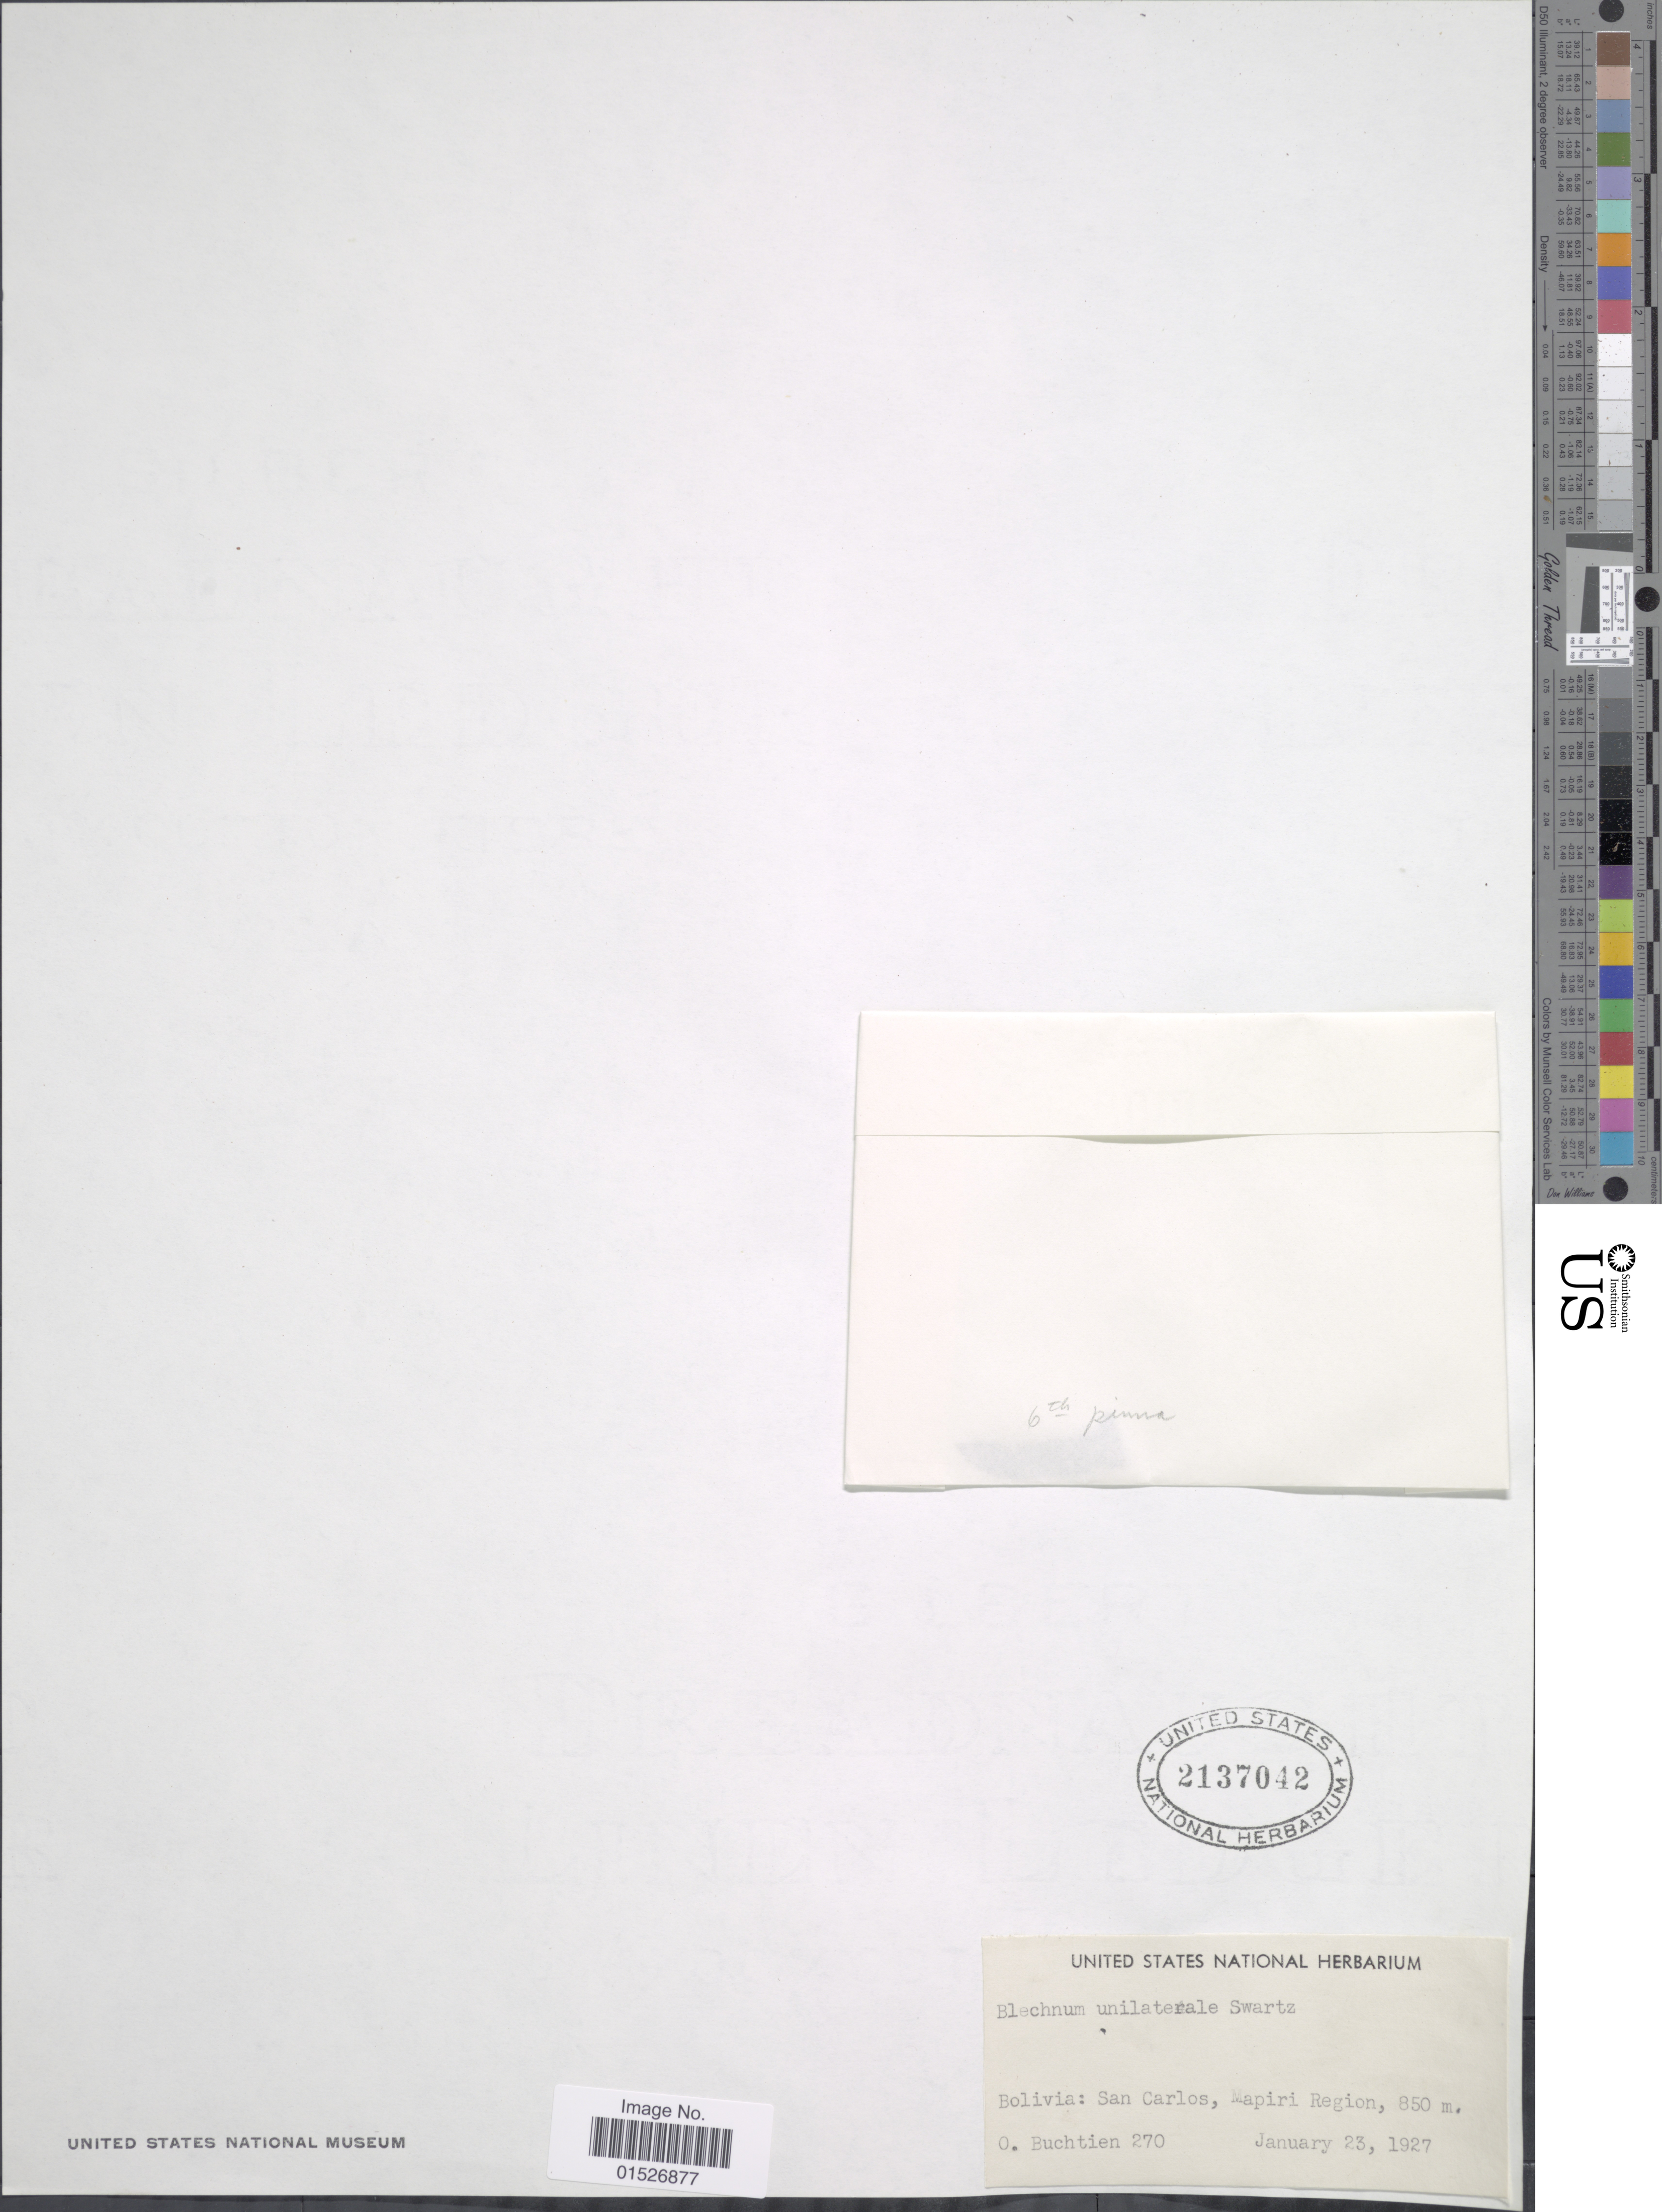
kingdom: Plantae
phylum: Tracheophyta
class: Polypodiopsida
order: Polypodiales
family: Blechnaceae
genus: Blechnum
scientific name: Blechnum polypodioides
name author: Raddi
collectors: O. Buchtien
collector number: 270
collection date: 1927-01-23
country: Bolivia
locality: San Carlos, Mapiri Region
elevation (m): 850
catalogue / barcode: US 2137042